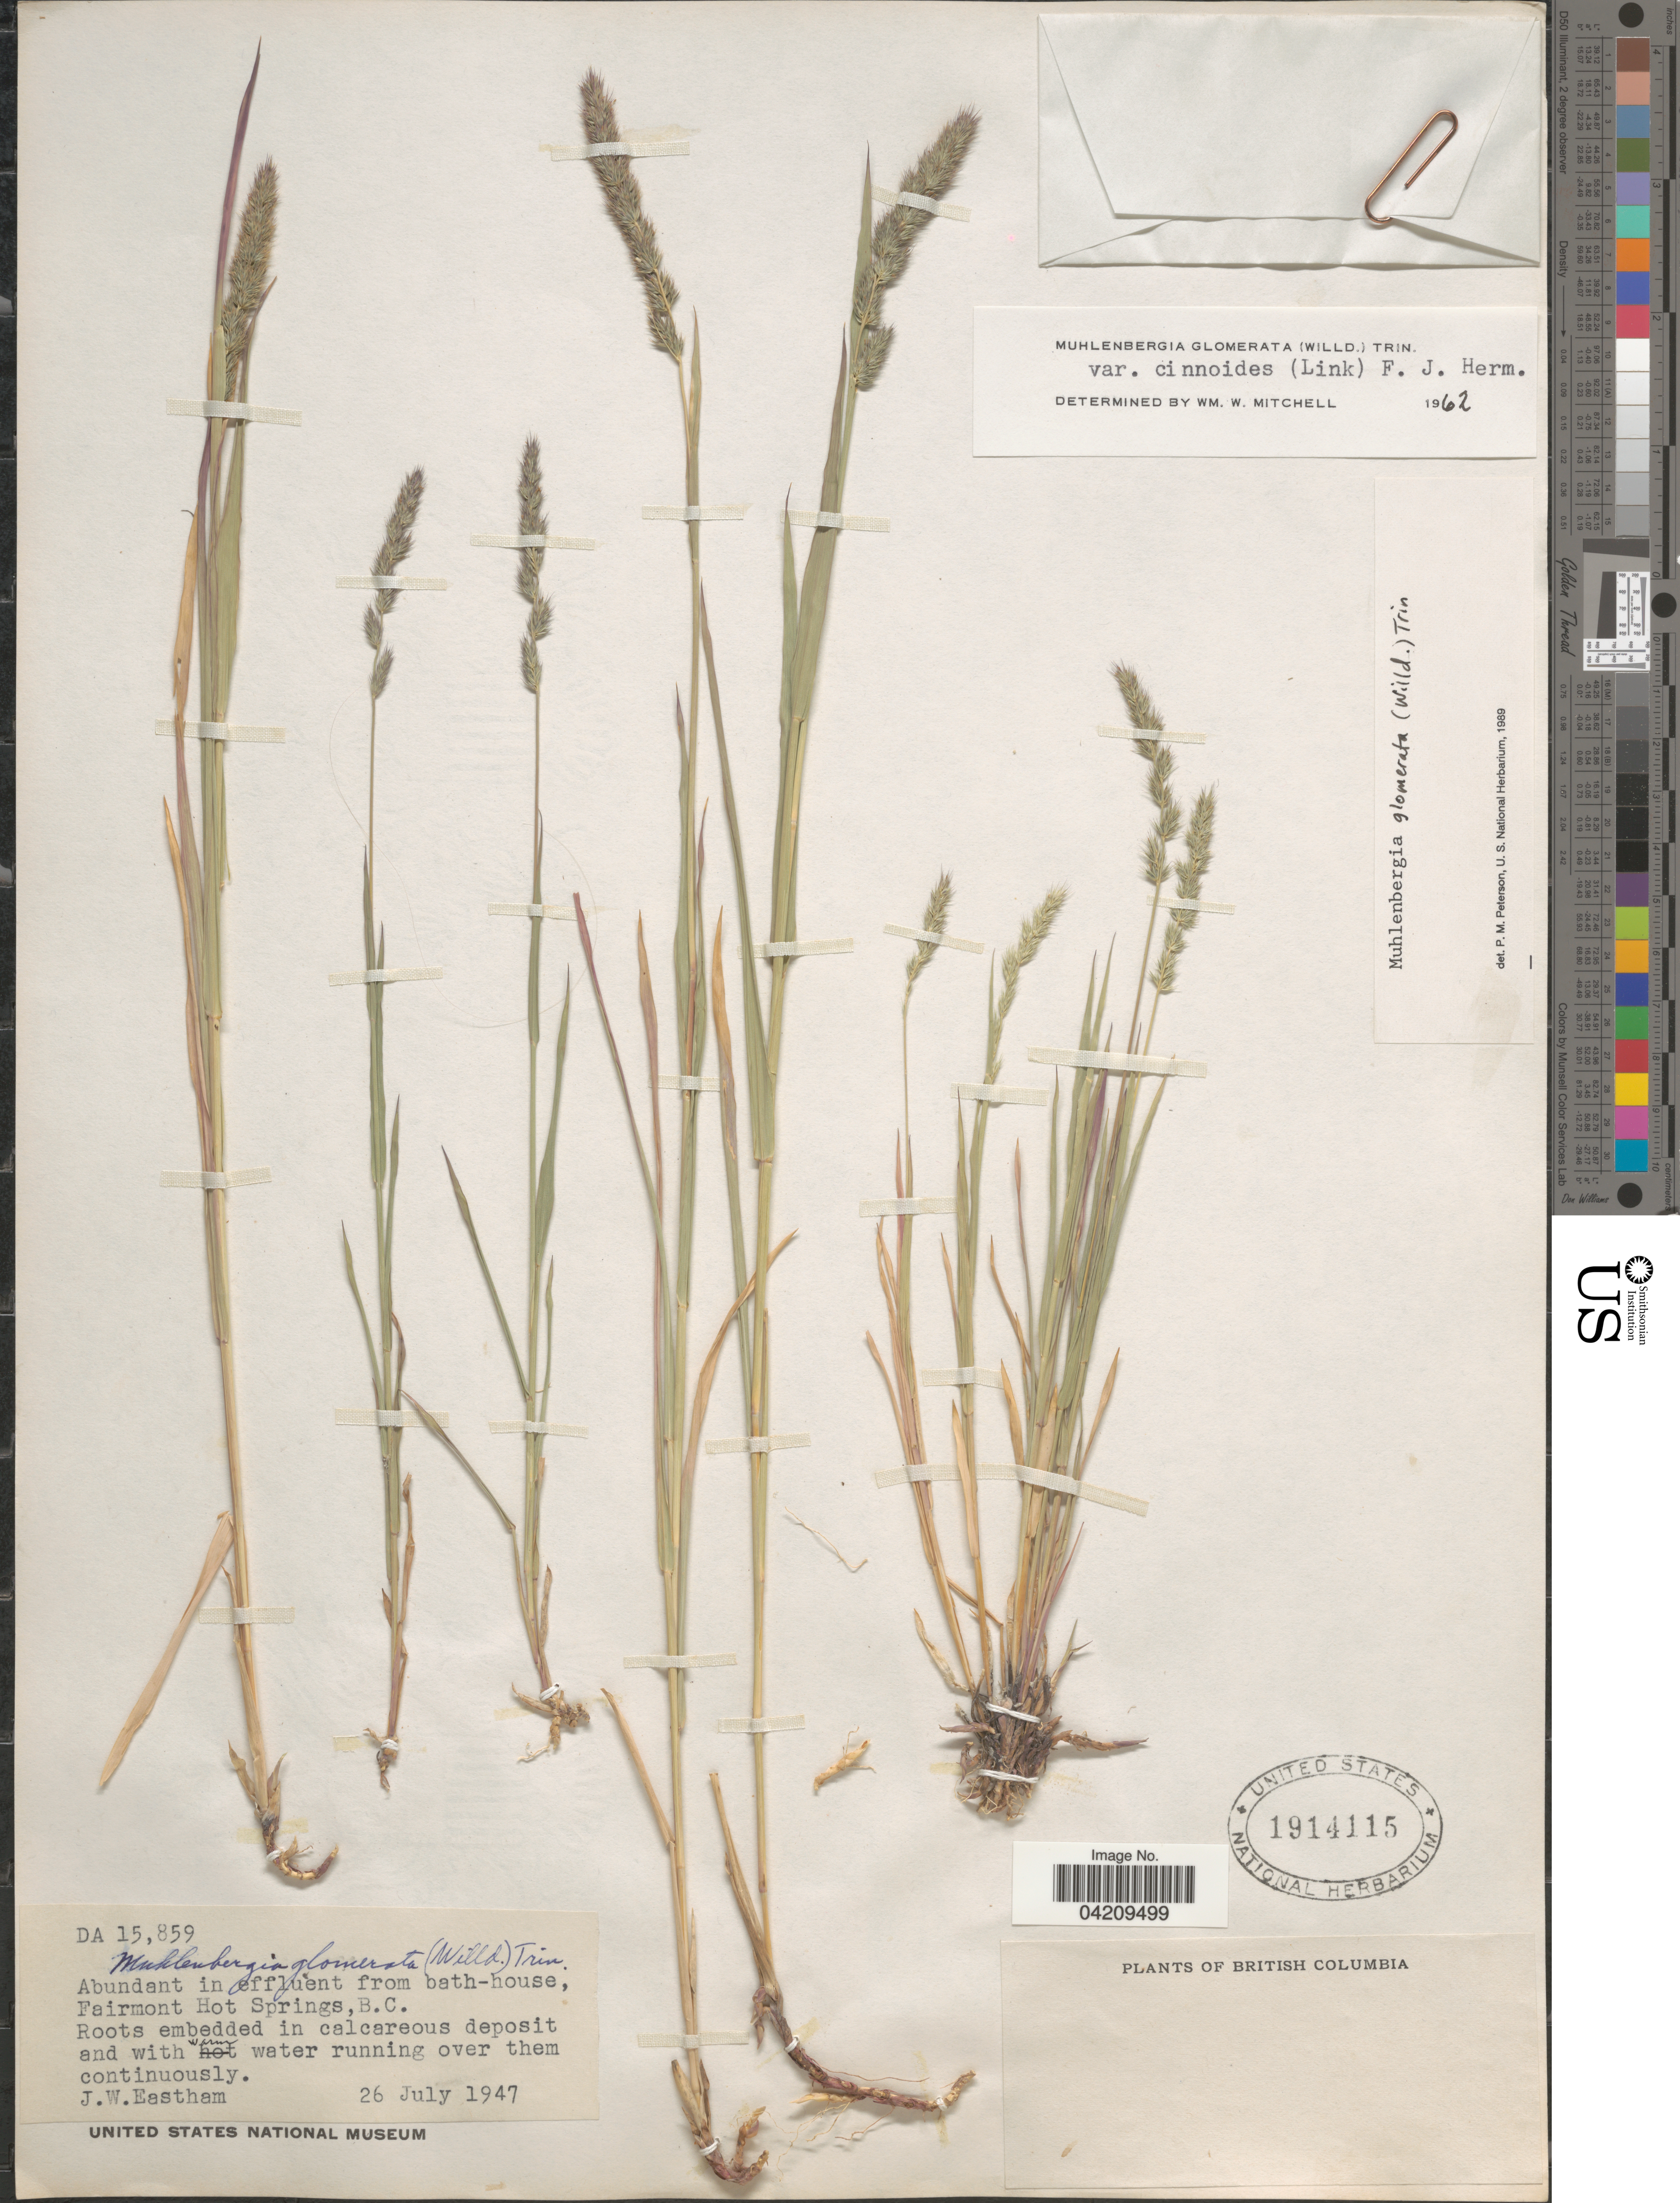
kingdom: Plantae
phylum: Tracheophyta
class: Liliopsida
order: Poales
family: Poaceae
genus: Muhlenbergia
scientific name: Muhlenbergia glomerata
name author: (Willd.) Trin.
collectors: J. Eastham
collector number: DA15859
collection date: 1947-07-26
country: Canada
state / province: British Columbia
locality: In effluent from bath-house, Fairmont Hot Springs.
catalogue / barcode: US 1914115